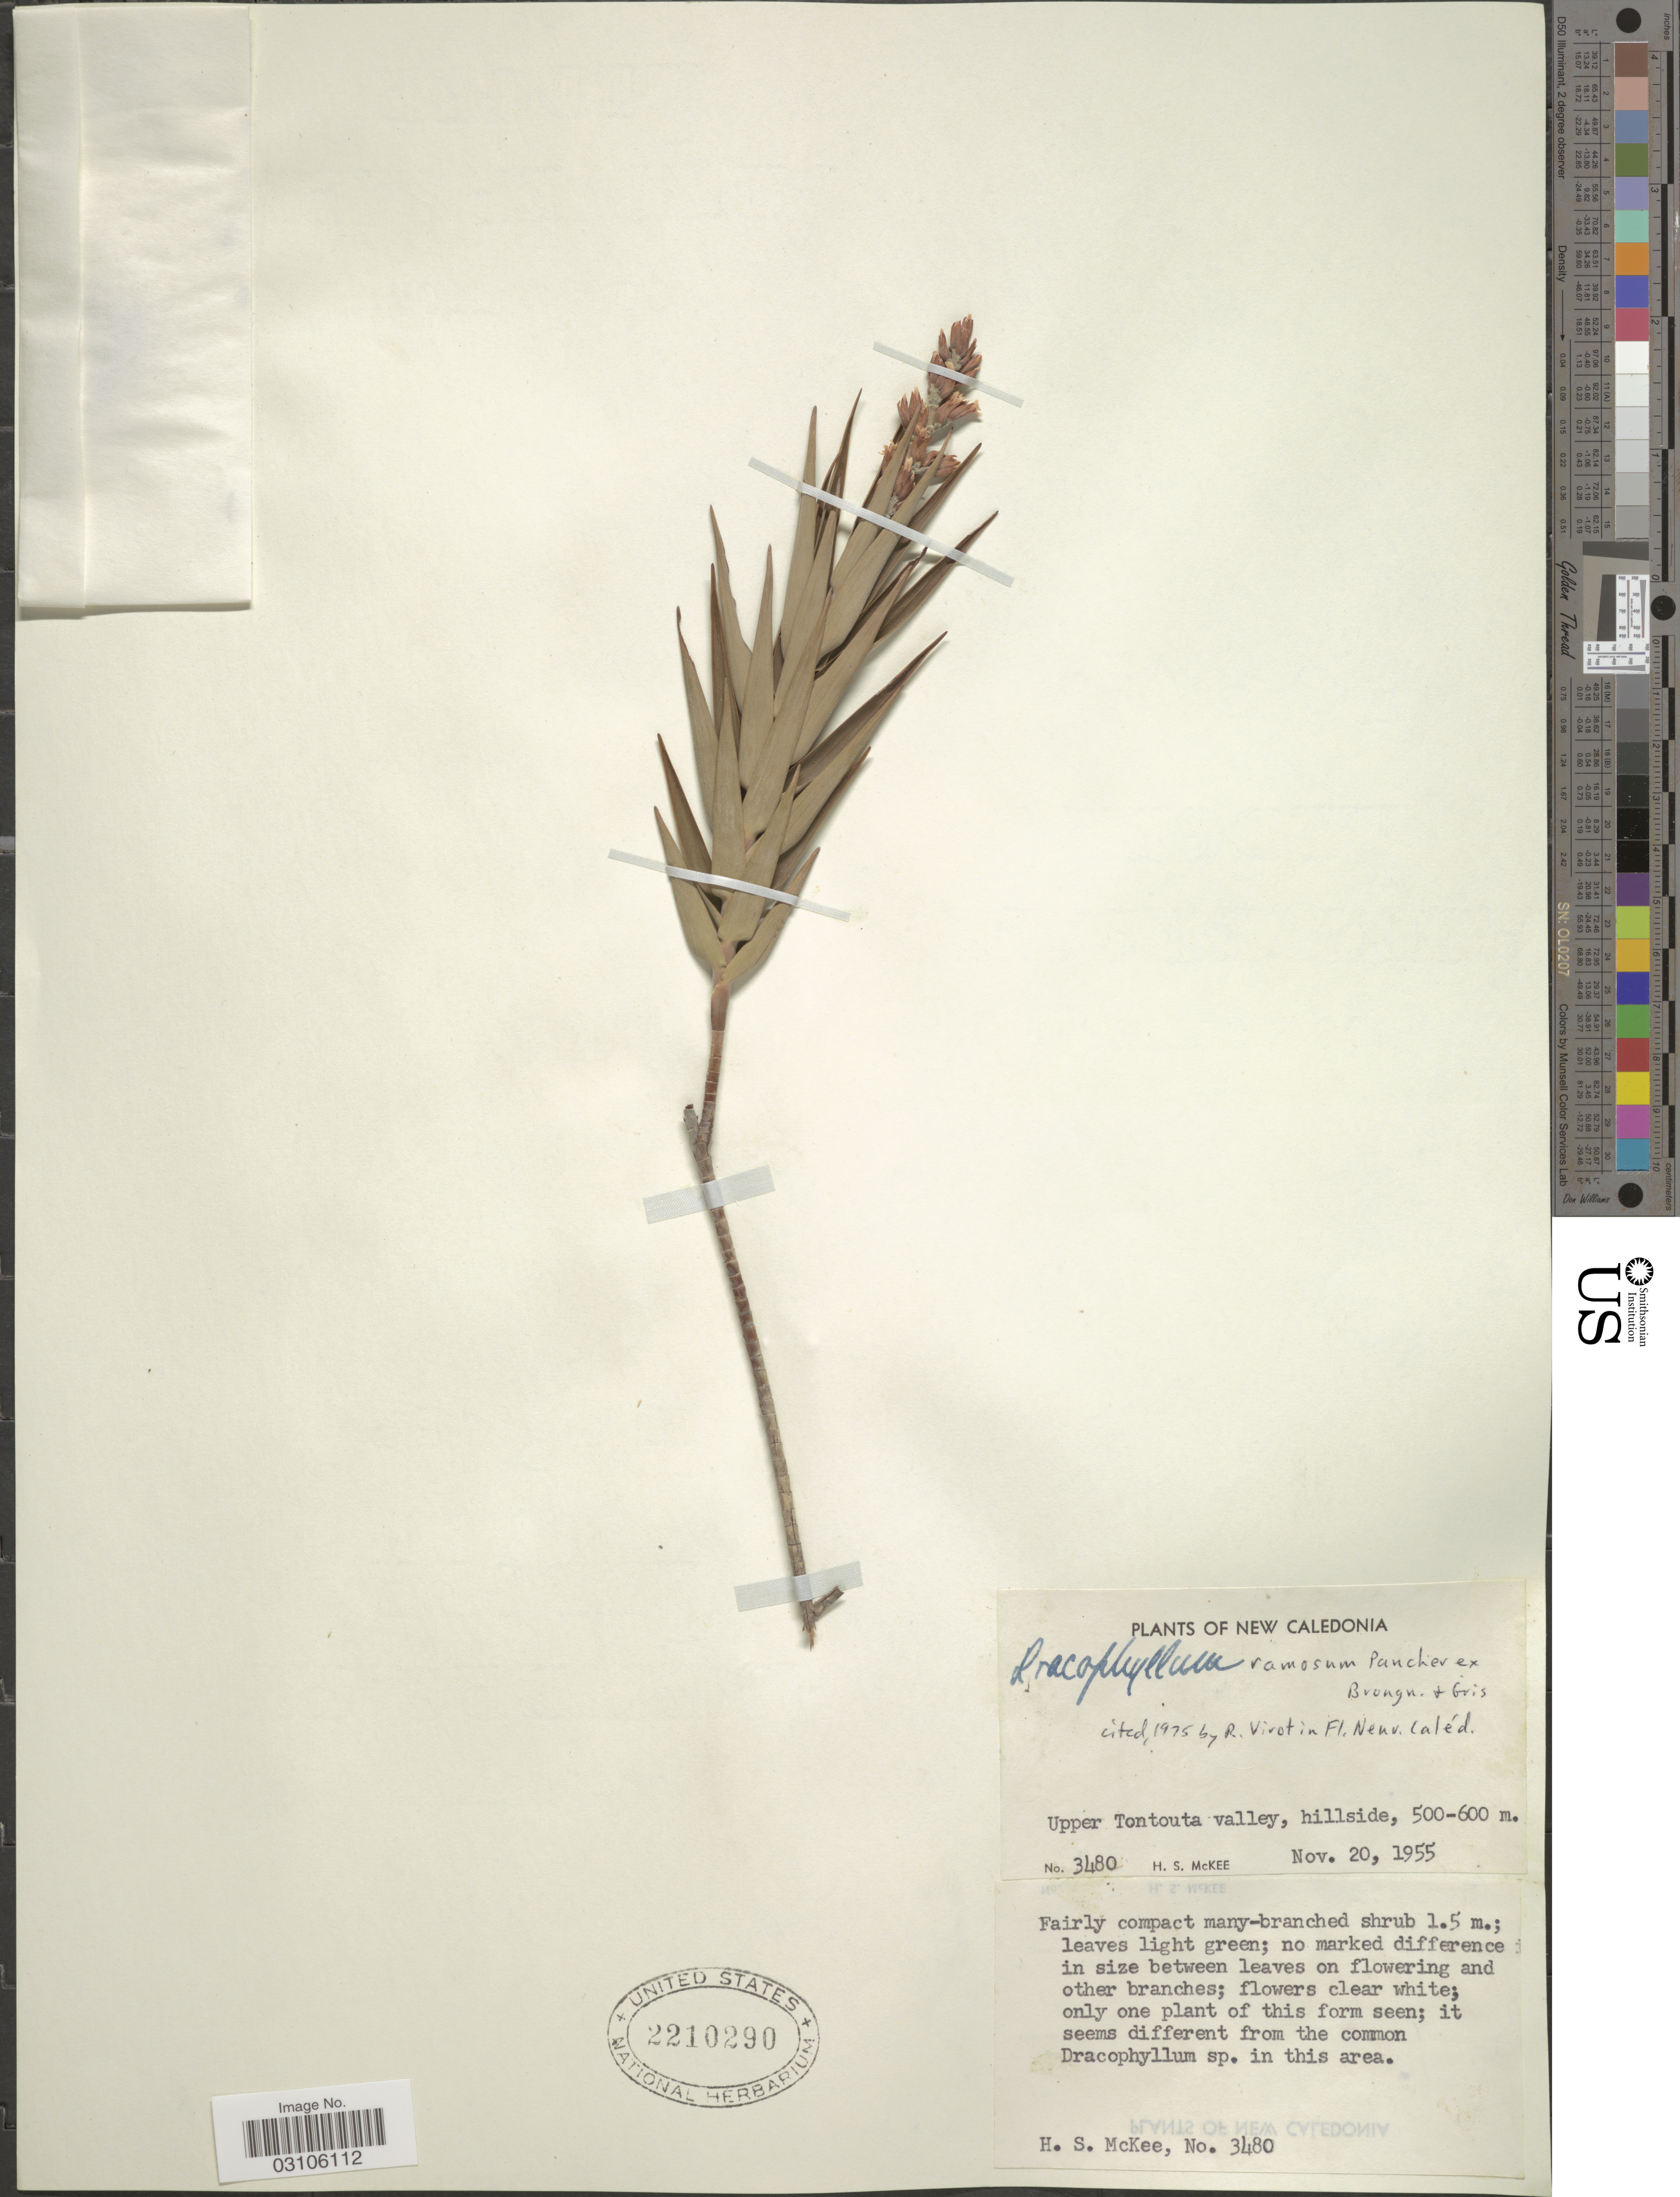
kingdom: Plantae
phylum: Tracheophyta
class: Magnoliopsida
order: Ericales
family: Ericaceae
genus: Dracophyllum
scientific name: Dracophyllum ramosum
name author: Pancher ex Brongn. & Gris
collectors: H. S. McKee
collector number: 3480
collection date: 1955-11-20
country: New Caledonia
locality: Upper Tontouta valley, hillside.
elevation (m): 500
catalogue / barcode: US 2210290